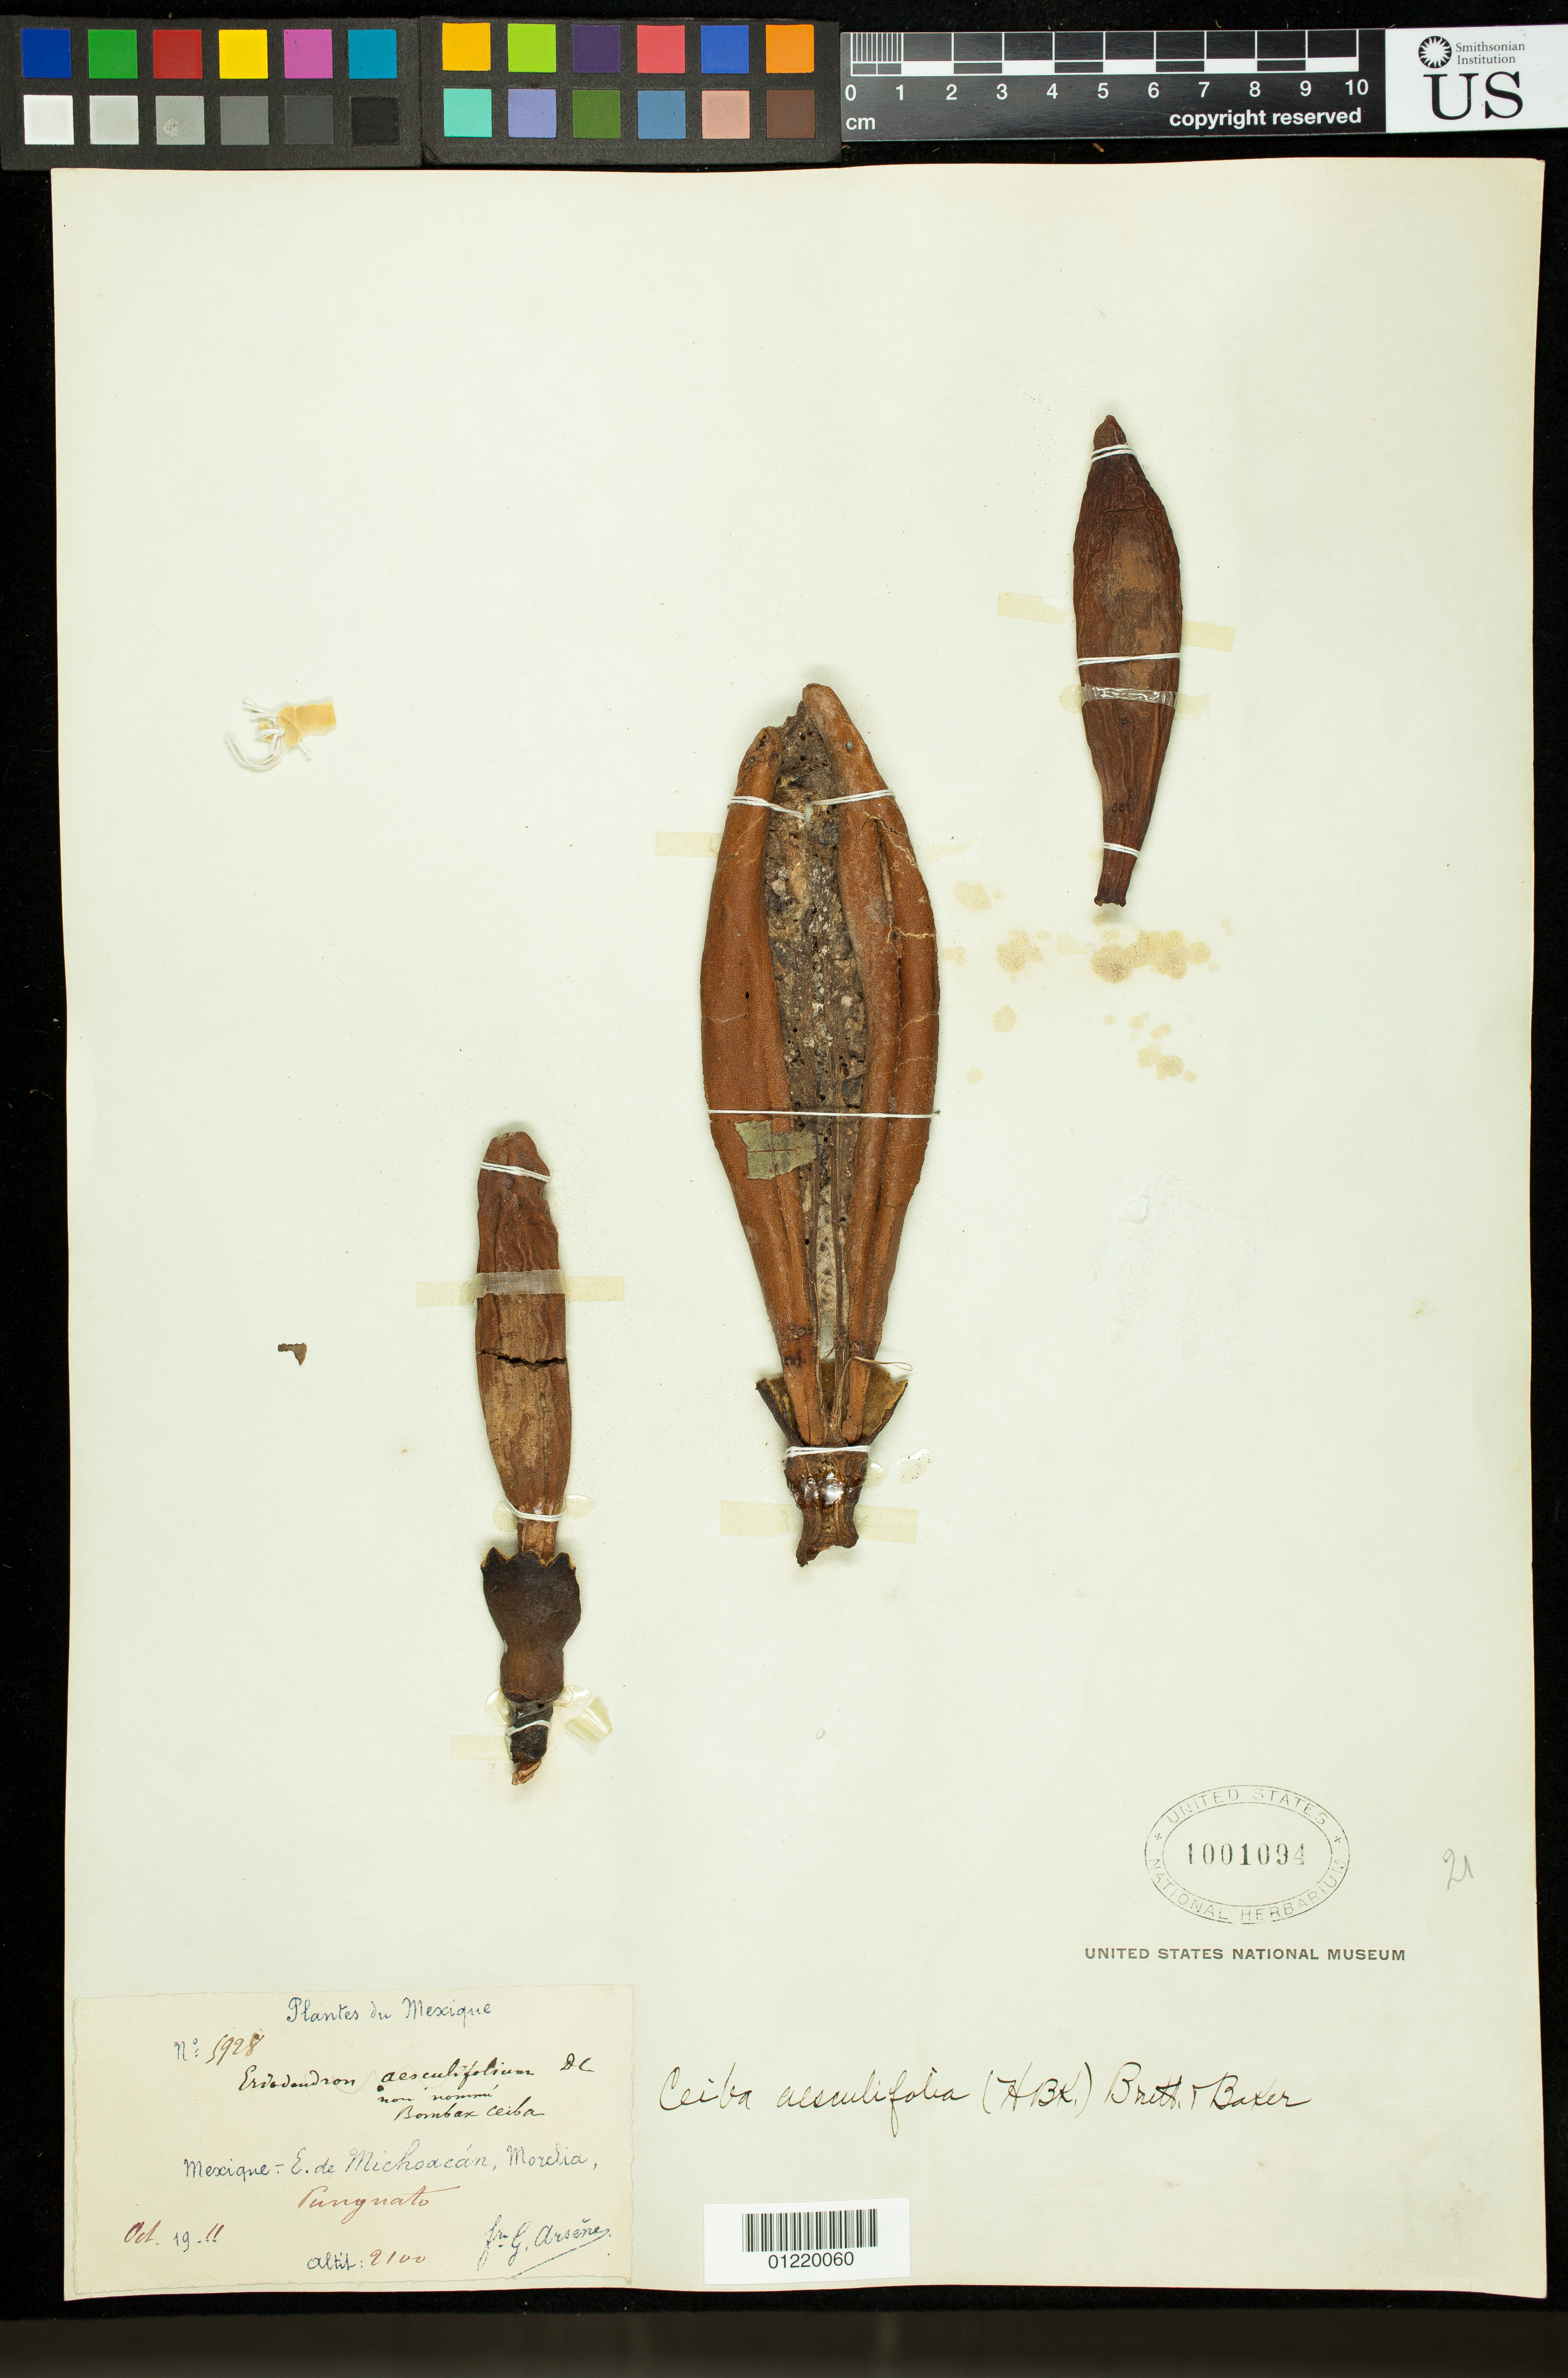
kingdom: Plantae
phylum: Tracheophyta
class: Magnoliopsida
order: Malvales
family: Malvaceae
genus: Ceiba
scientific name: Ceiba aesculifolia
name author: (Kunth) Britten & Baker f.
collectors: Bro. G. Arsène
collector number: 5928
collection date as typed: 1911-10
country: Mexico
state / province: Michoacán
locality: E. de Michoacan, Morelia, Punguato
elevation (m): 2100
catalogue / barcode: US 1001094